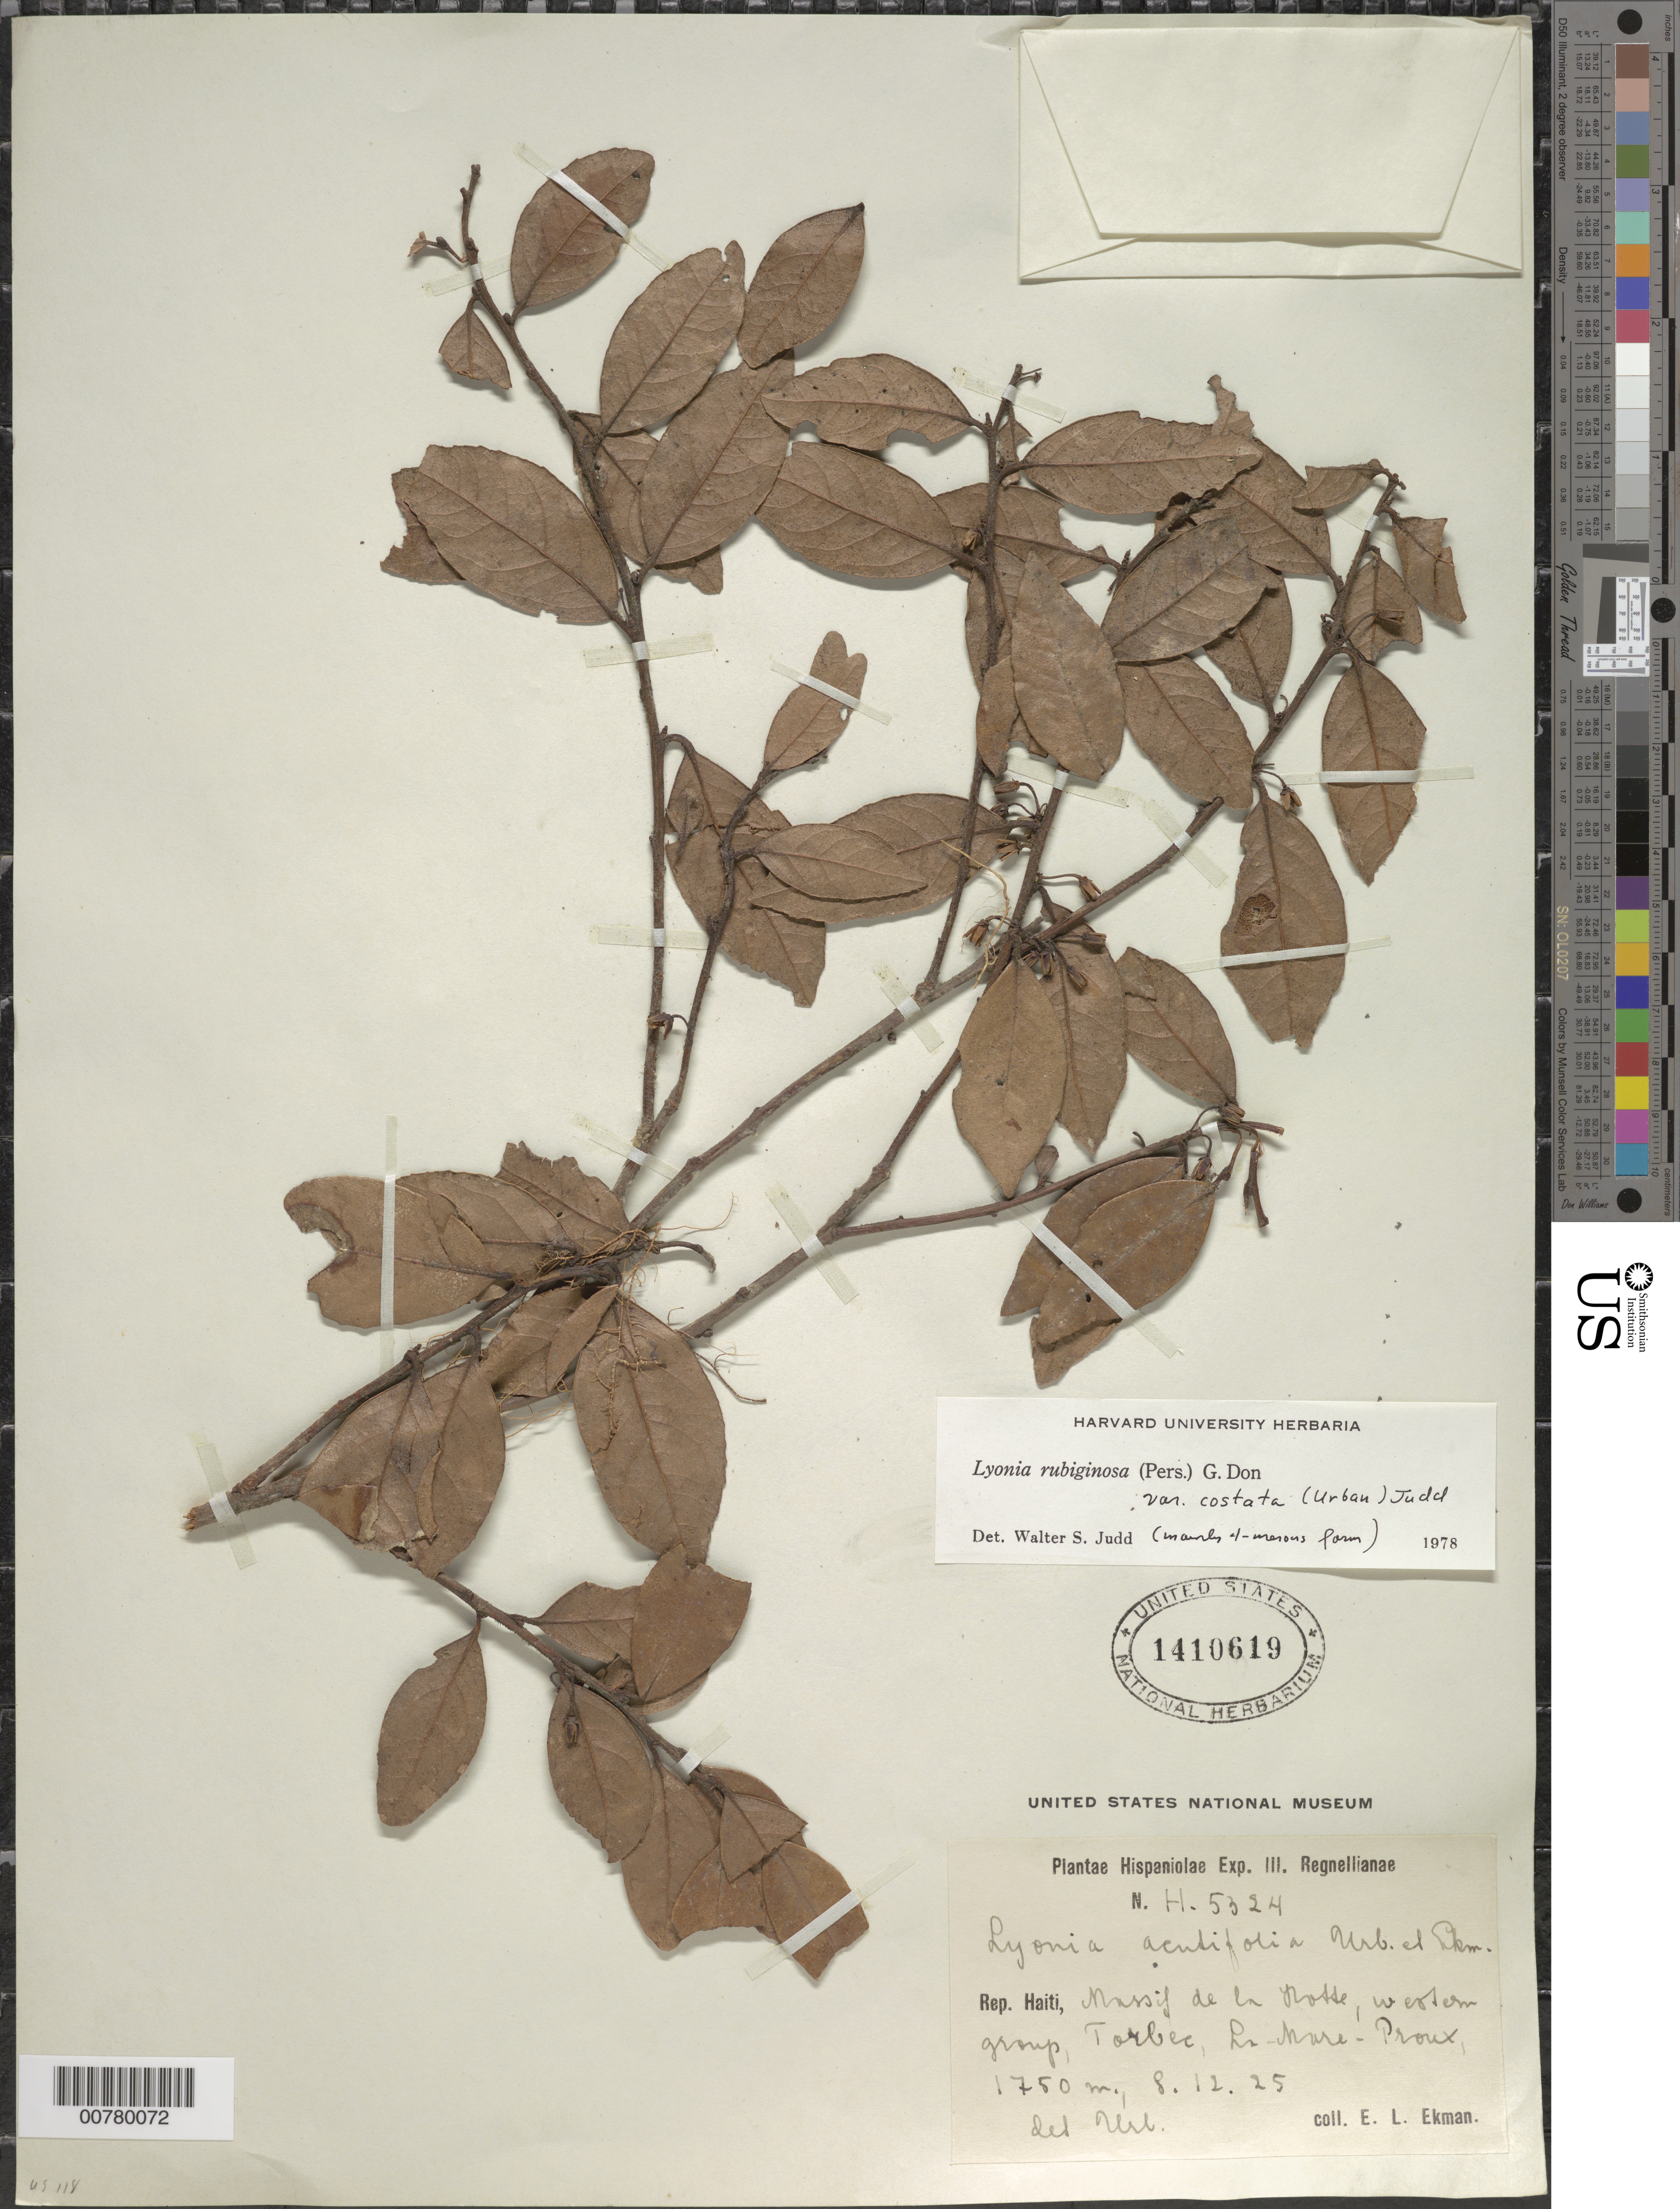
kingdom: Plantae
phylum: Tracheophyta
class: Magnoliopsida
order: Ericales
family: Ericaceae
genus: Lyonia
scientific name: Lyonia rubiginosa var. costata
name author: (Urb.) Judd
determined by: Judd, Walter S.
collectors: E. L. Ekman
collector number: H 5324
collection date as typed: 08 Dec 1925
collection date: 1925-12-08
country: Haiti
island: Hispaniola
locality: Massif de la Hotte, western group, Torbec, La-Mare-Proux.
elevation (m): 1750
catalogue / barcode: US 1410619